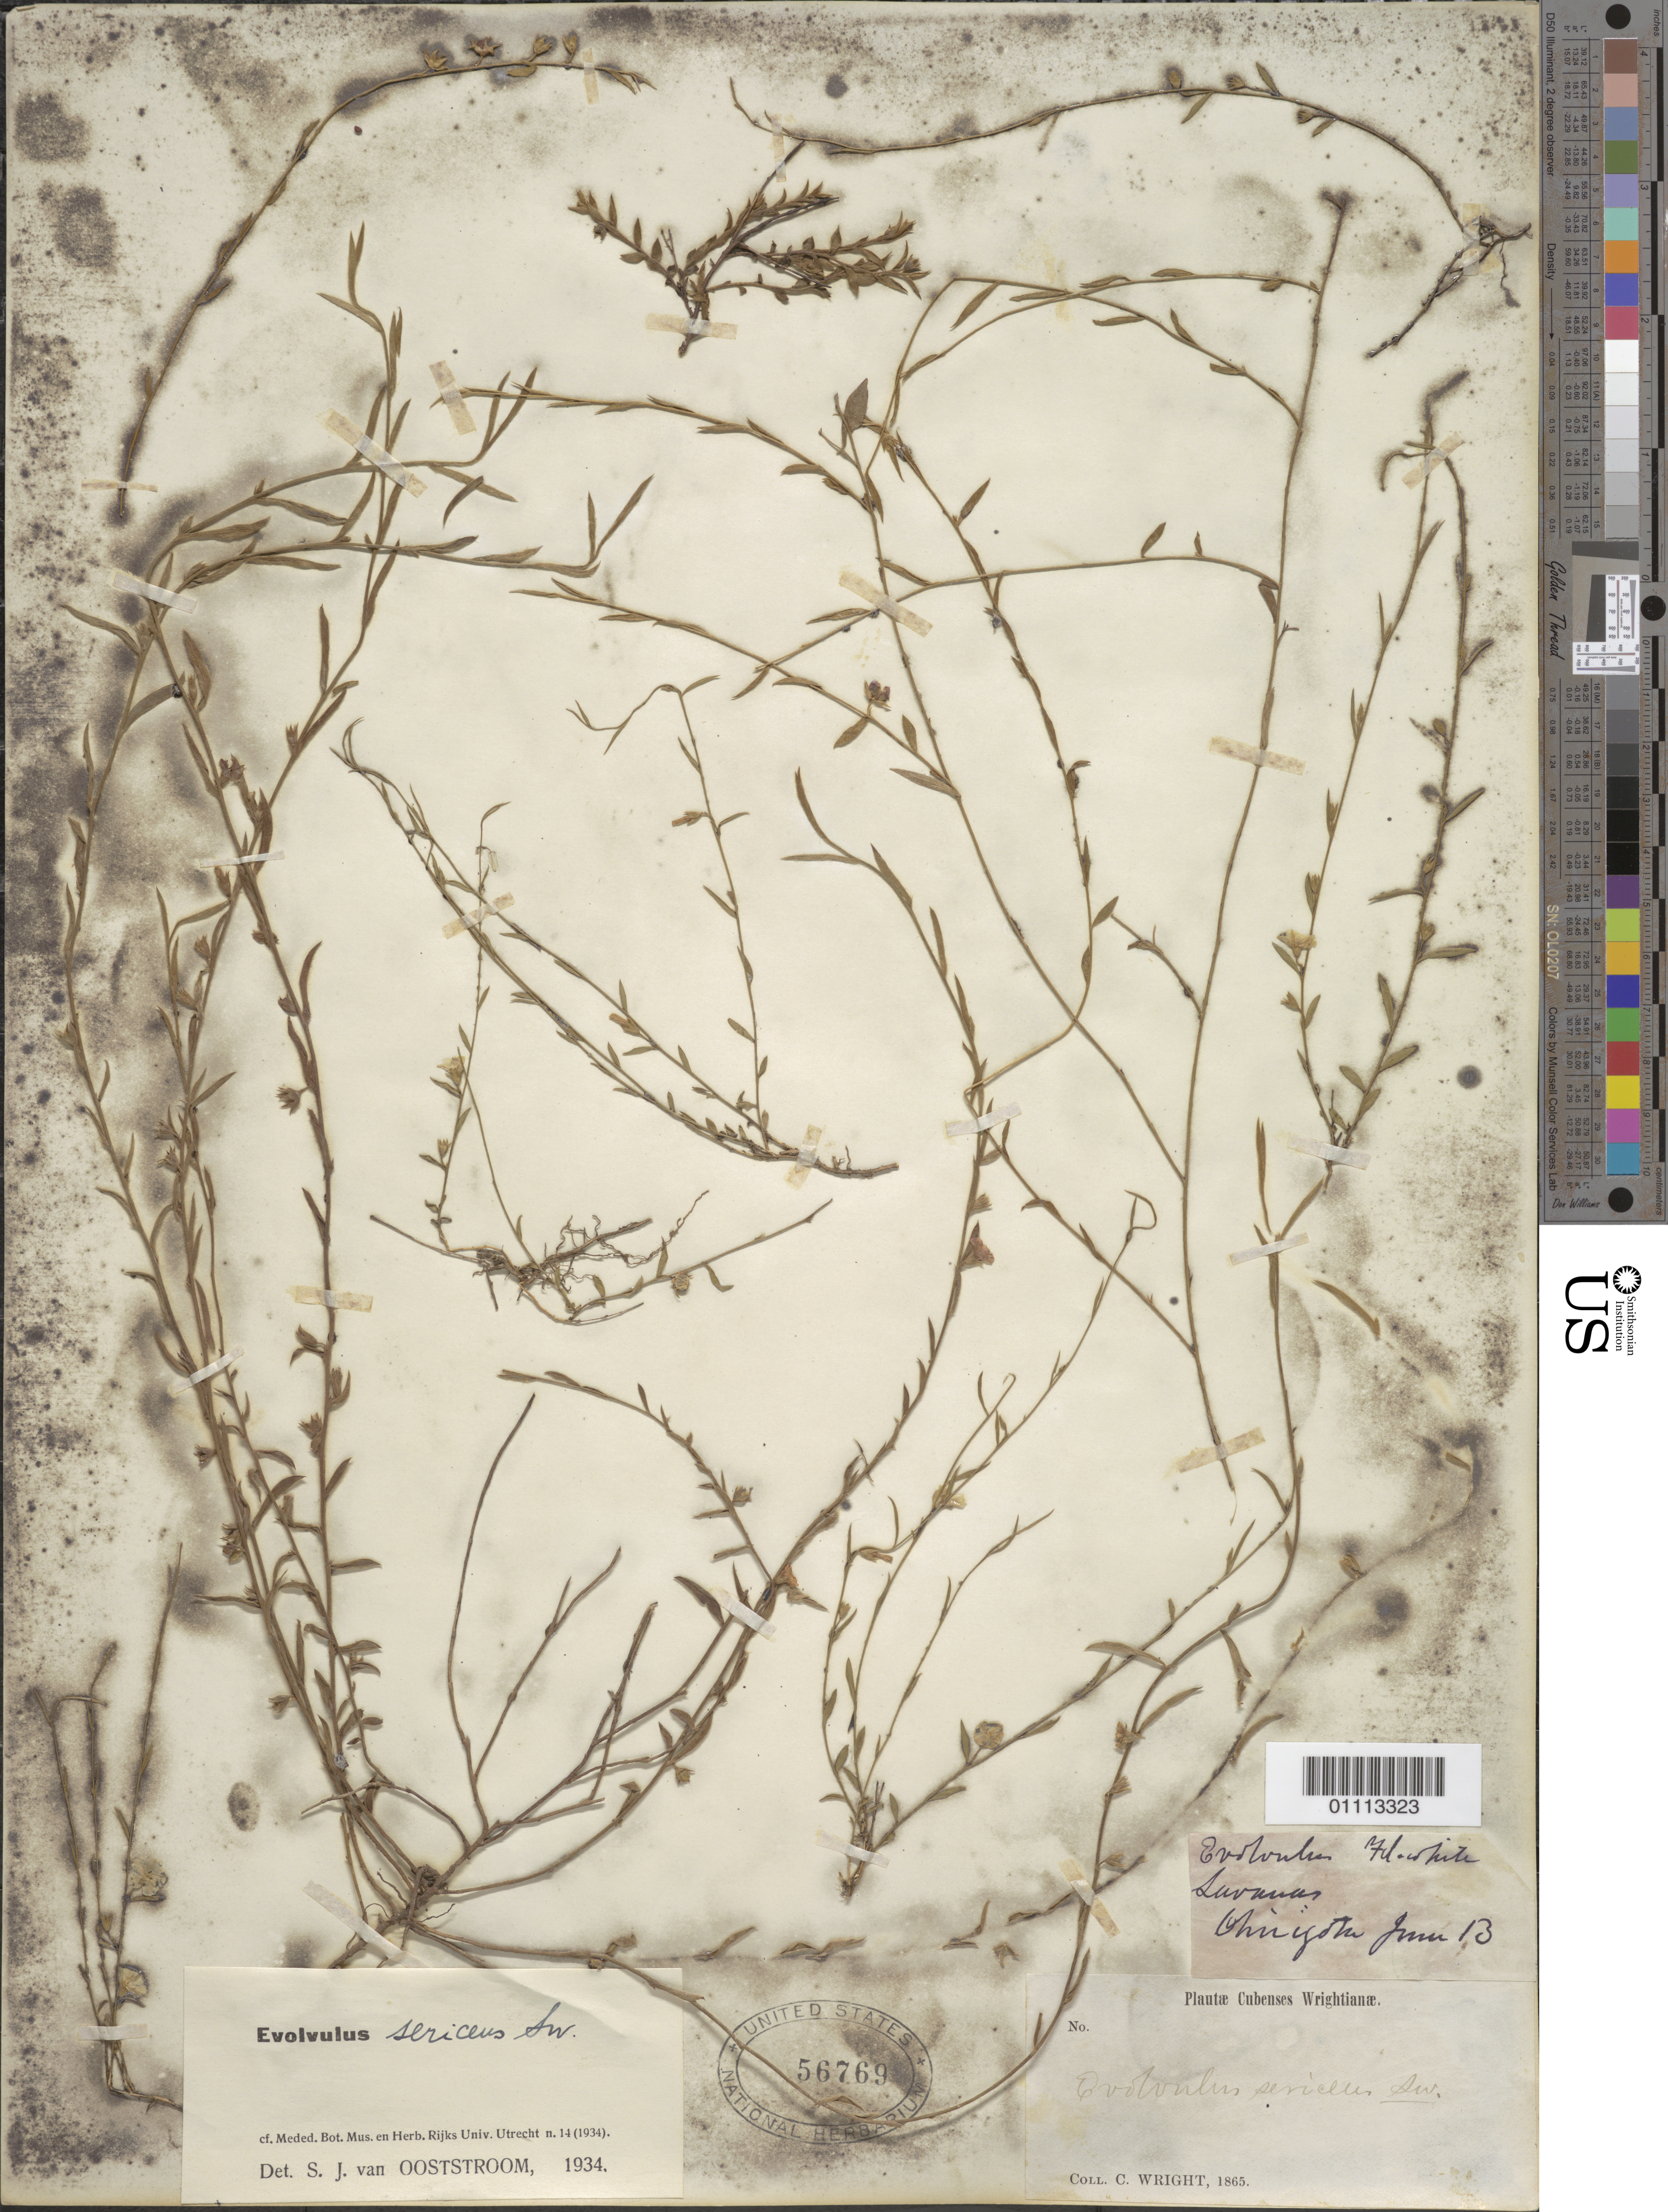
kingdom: Plantae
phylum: Tracheophyta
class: Magnoliopsida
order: Solanales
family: Convolvulaceae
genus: Evolvulus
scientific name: Evolvulus sericeus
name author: Sw.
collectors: C. Wright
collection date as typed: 13 Jun 1865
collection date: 1865-06-13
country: Cuba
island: Cuba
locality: Savannas, Chirigota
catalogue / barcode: US 56769